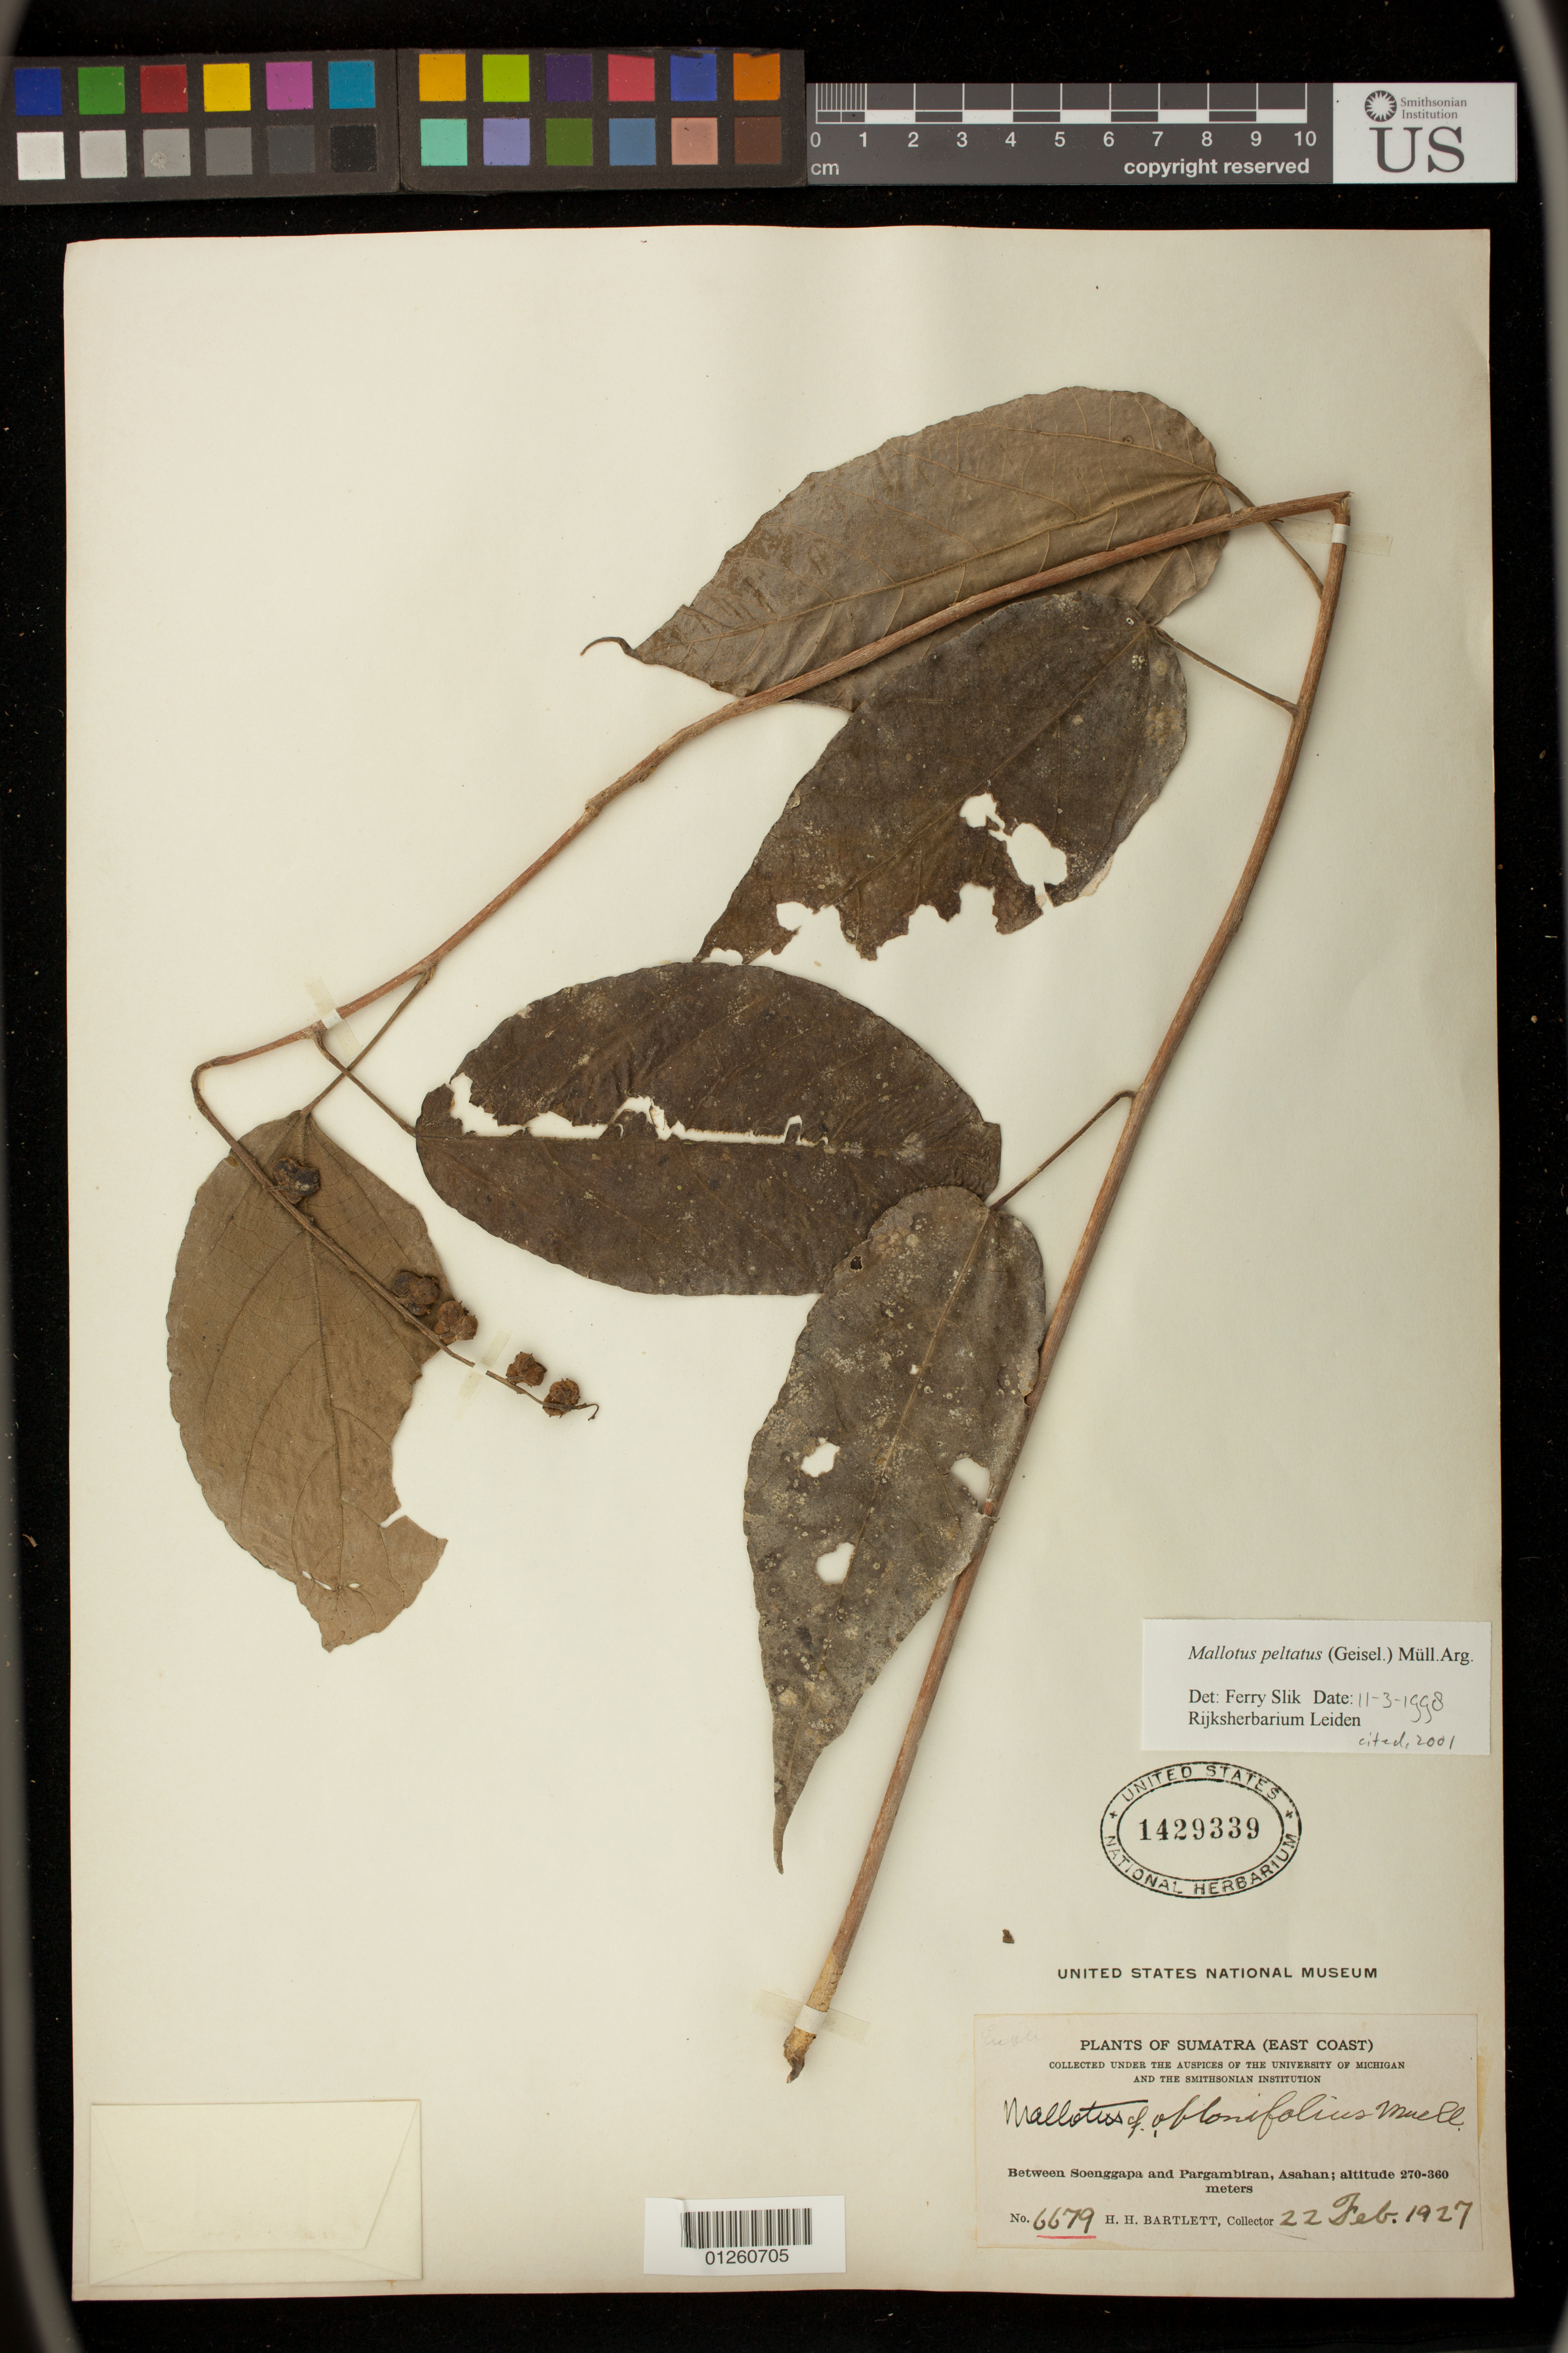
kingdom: Plantae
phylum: Tracheophyta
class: Magnoliopsida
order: Malpighiales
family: Euphorbiaceae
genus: Mallotus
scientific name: Mallotus peltatus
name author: (Geiseler) Müll. Arg.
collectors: H. H. Bartlett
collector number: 6679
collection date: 1927-02-22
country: Indonesia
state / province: Sumatra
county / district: Sumatera Utara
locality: Between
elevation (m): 270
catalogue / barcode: US 1429339